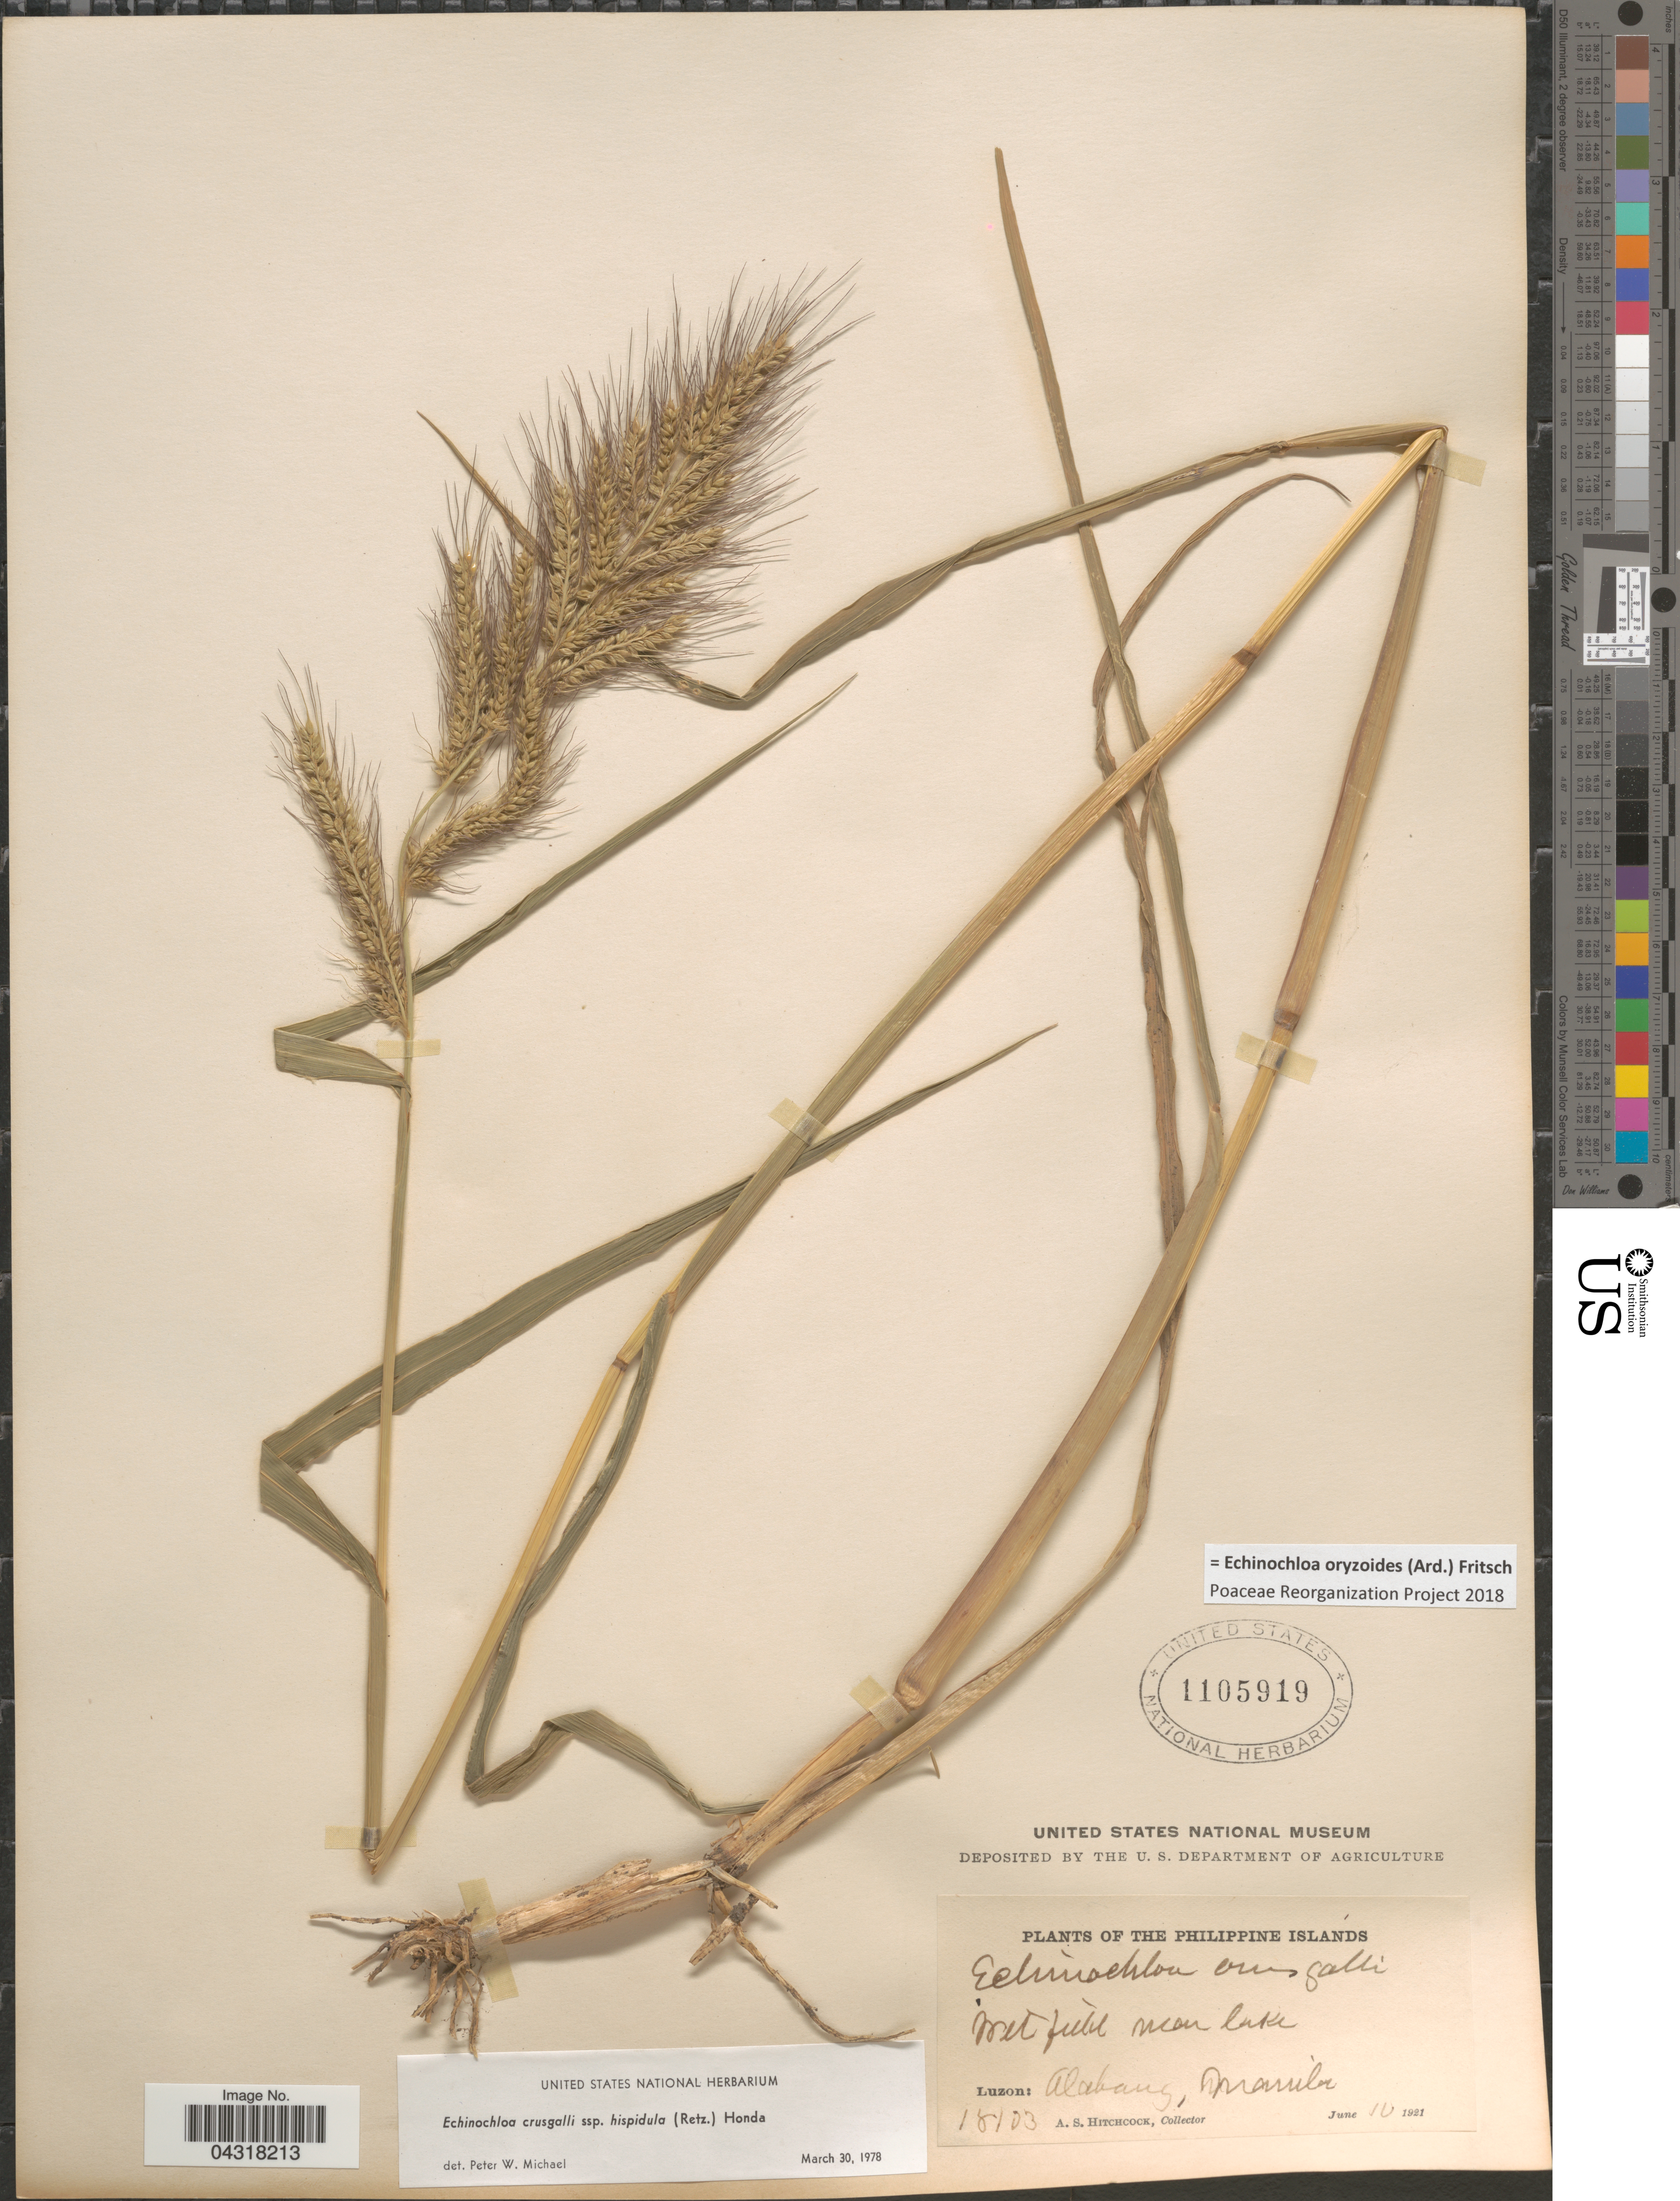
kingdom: Plantae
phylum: Tracheophyta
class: Liliopsida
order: Poales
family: Poaceae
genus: Echinochloa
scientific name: Echinochloa oryzoides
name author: (Ard.) Fritsch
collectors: A. S. Hitchcock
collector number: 18103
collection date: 1921-06-10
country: Philippines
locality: The Philippine Islands. Wet field near lake. Luzon: Alabang , Marrila.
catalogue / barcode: US 1105919